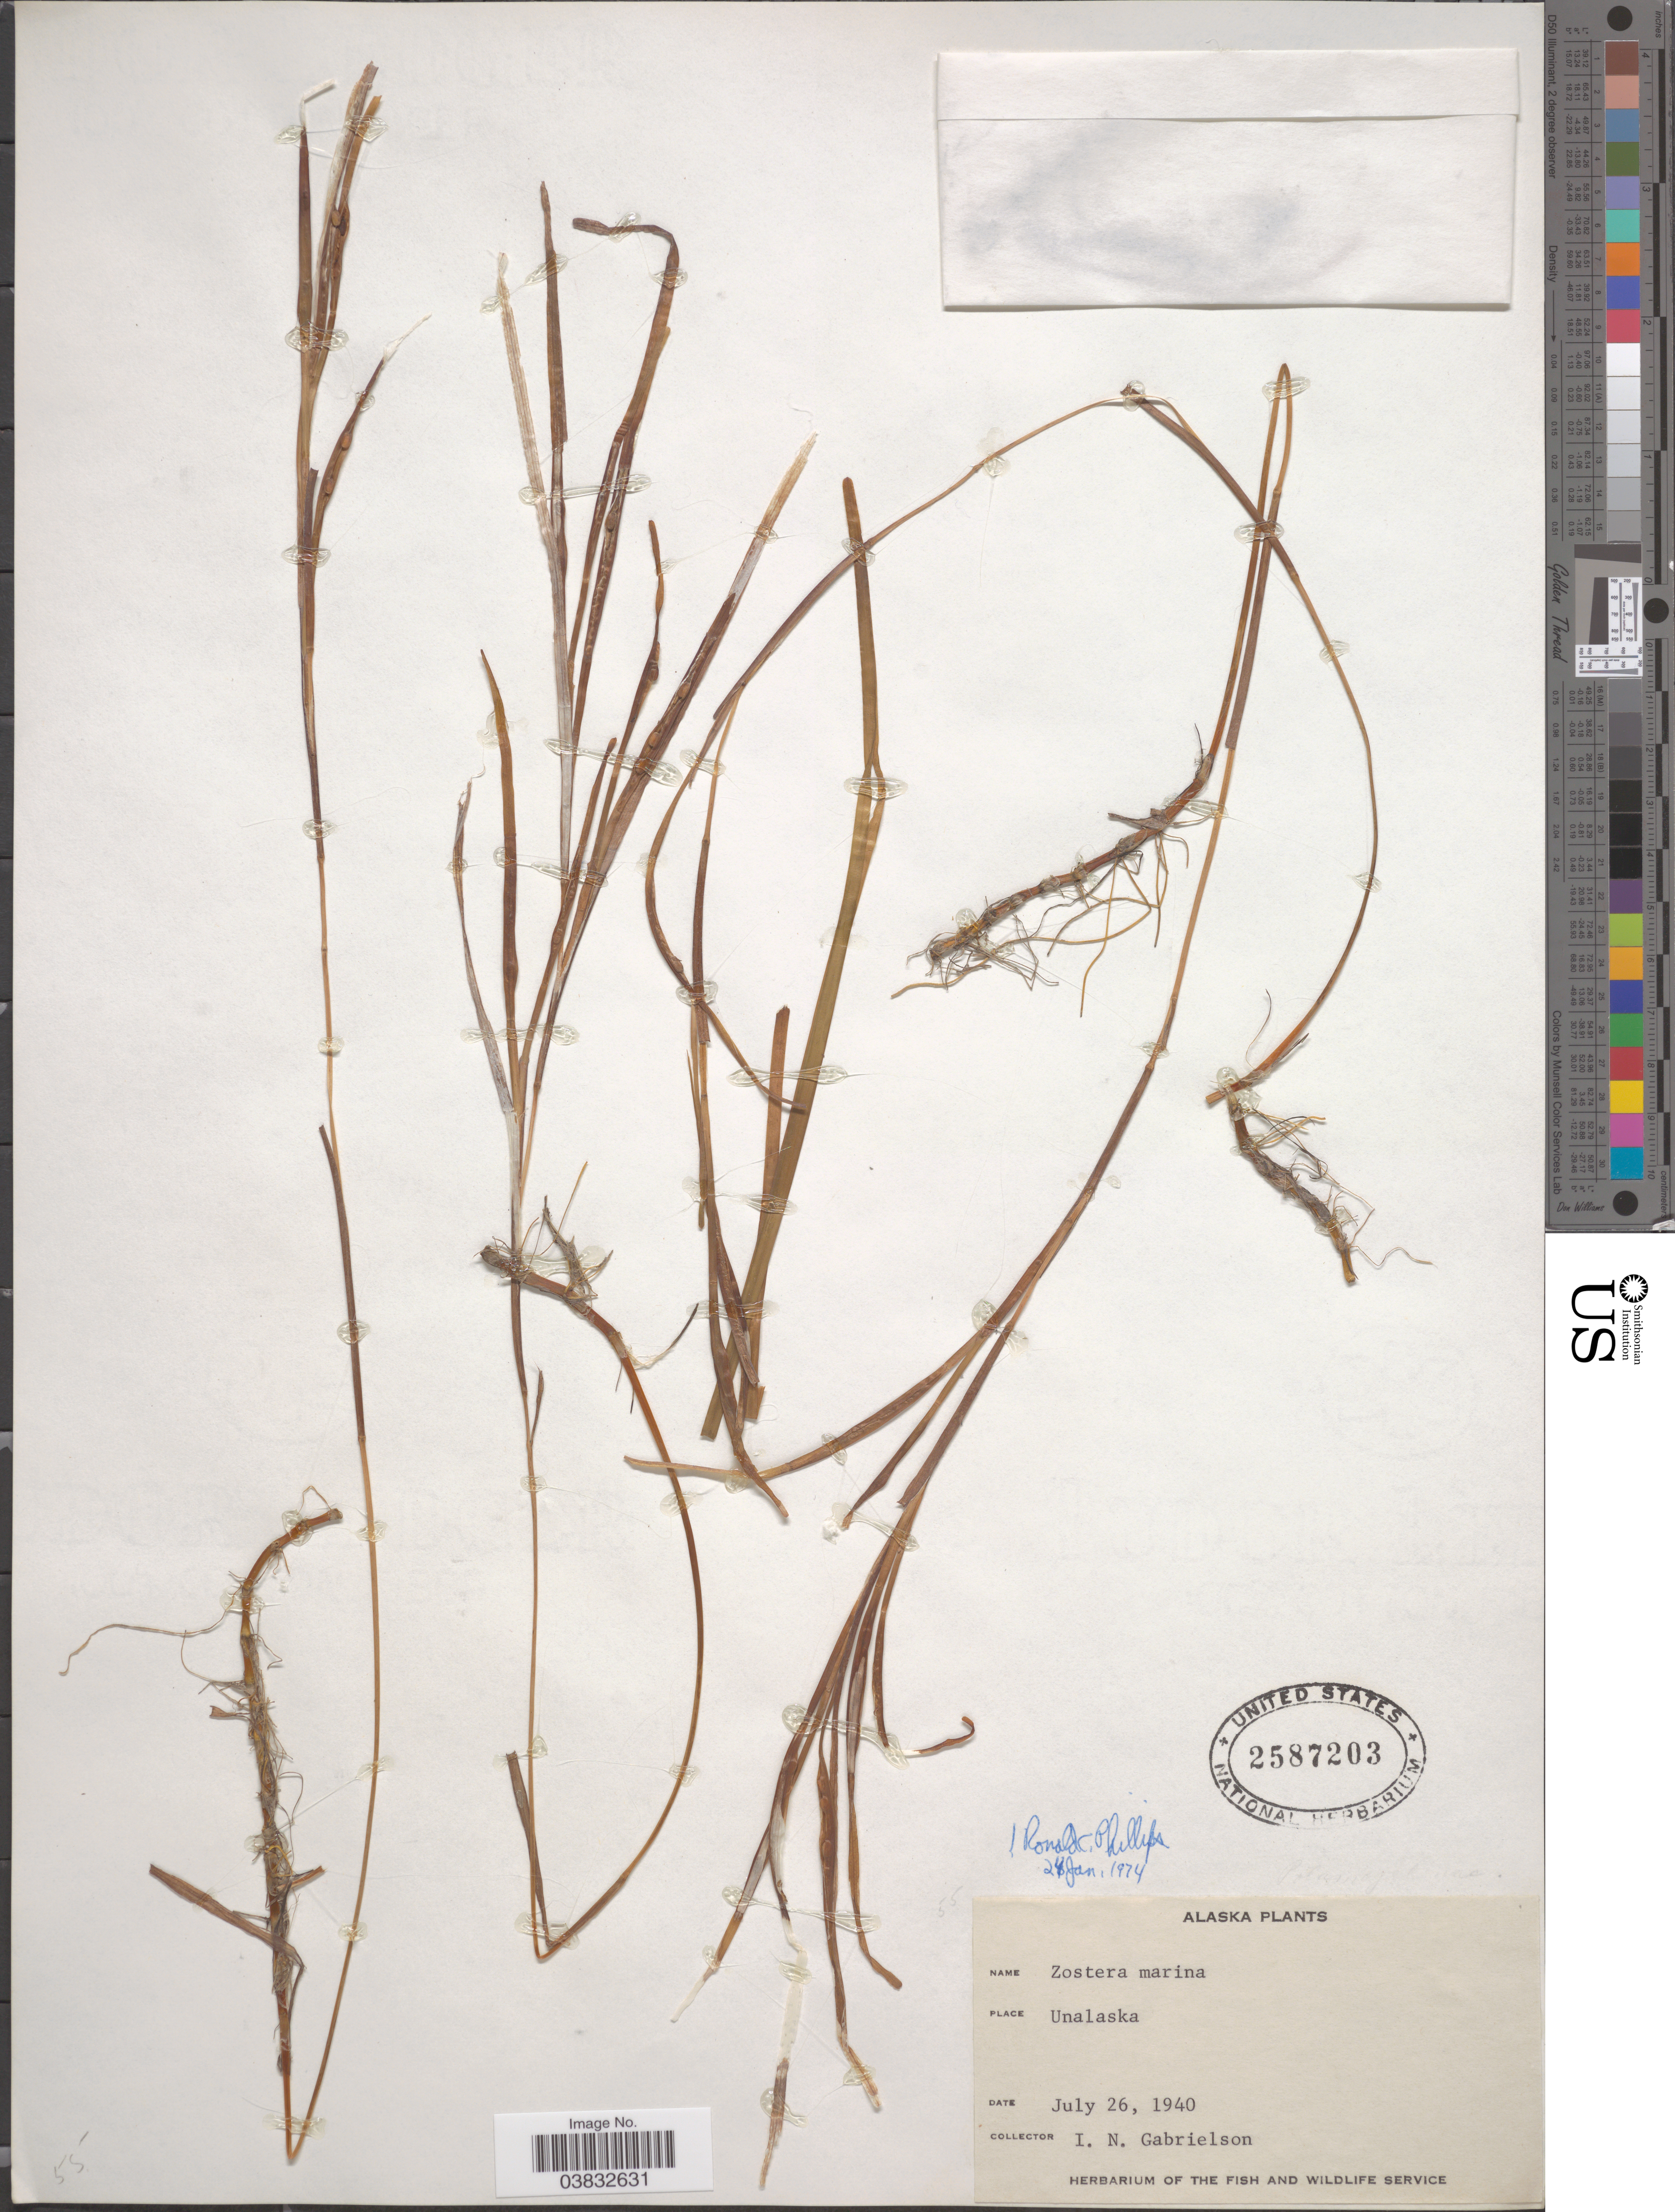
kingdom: Plantae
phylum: Tracheophyta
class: Liliopsida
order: Alismatales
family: Zosteraceae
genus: Zostera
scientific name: Zostera marina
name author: L.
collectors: I. Gabrielson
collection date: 1940-07-26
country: United States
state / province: Alaska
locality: Unalaksa.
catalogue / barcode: US 2587203